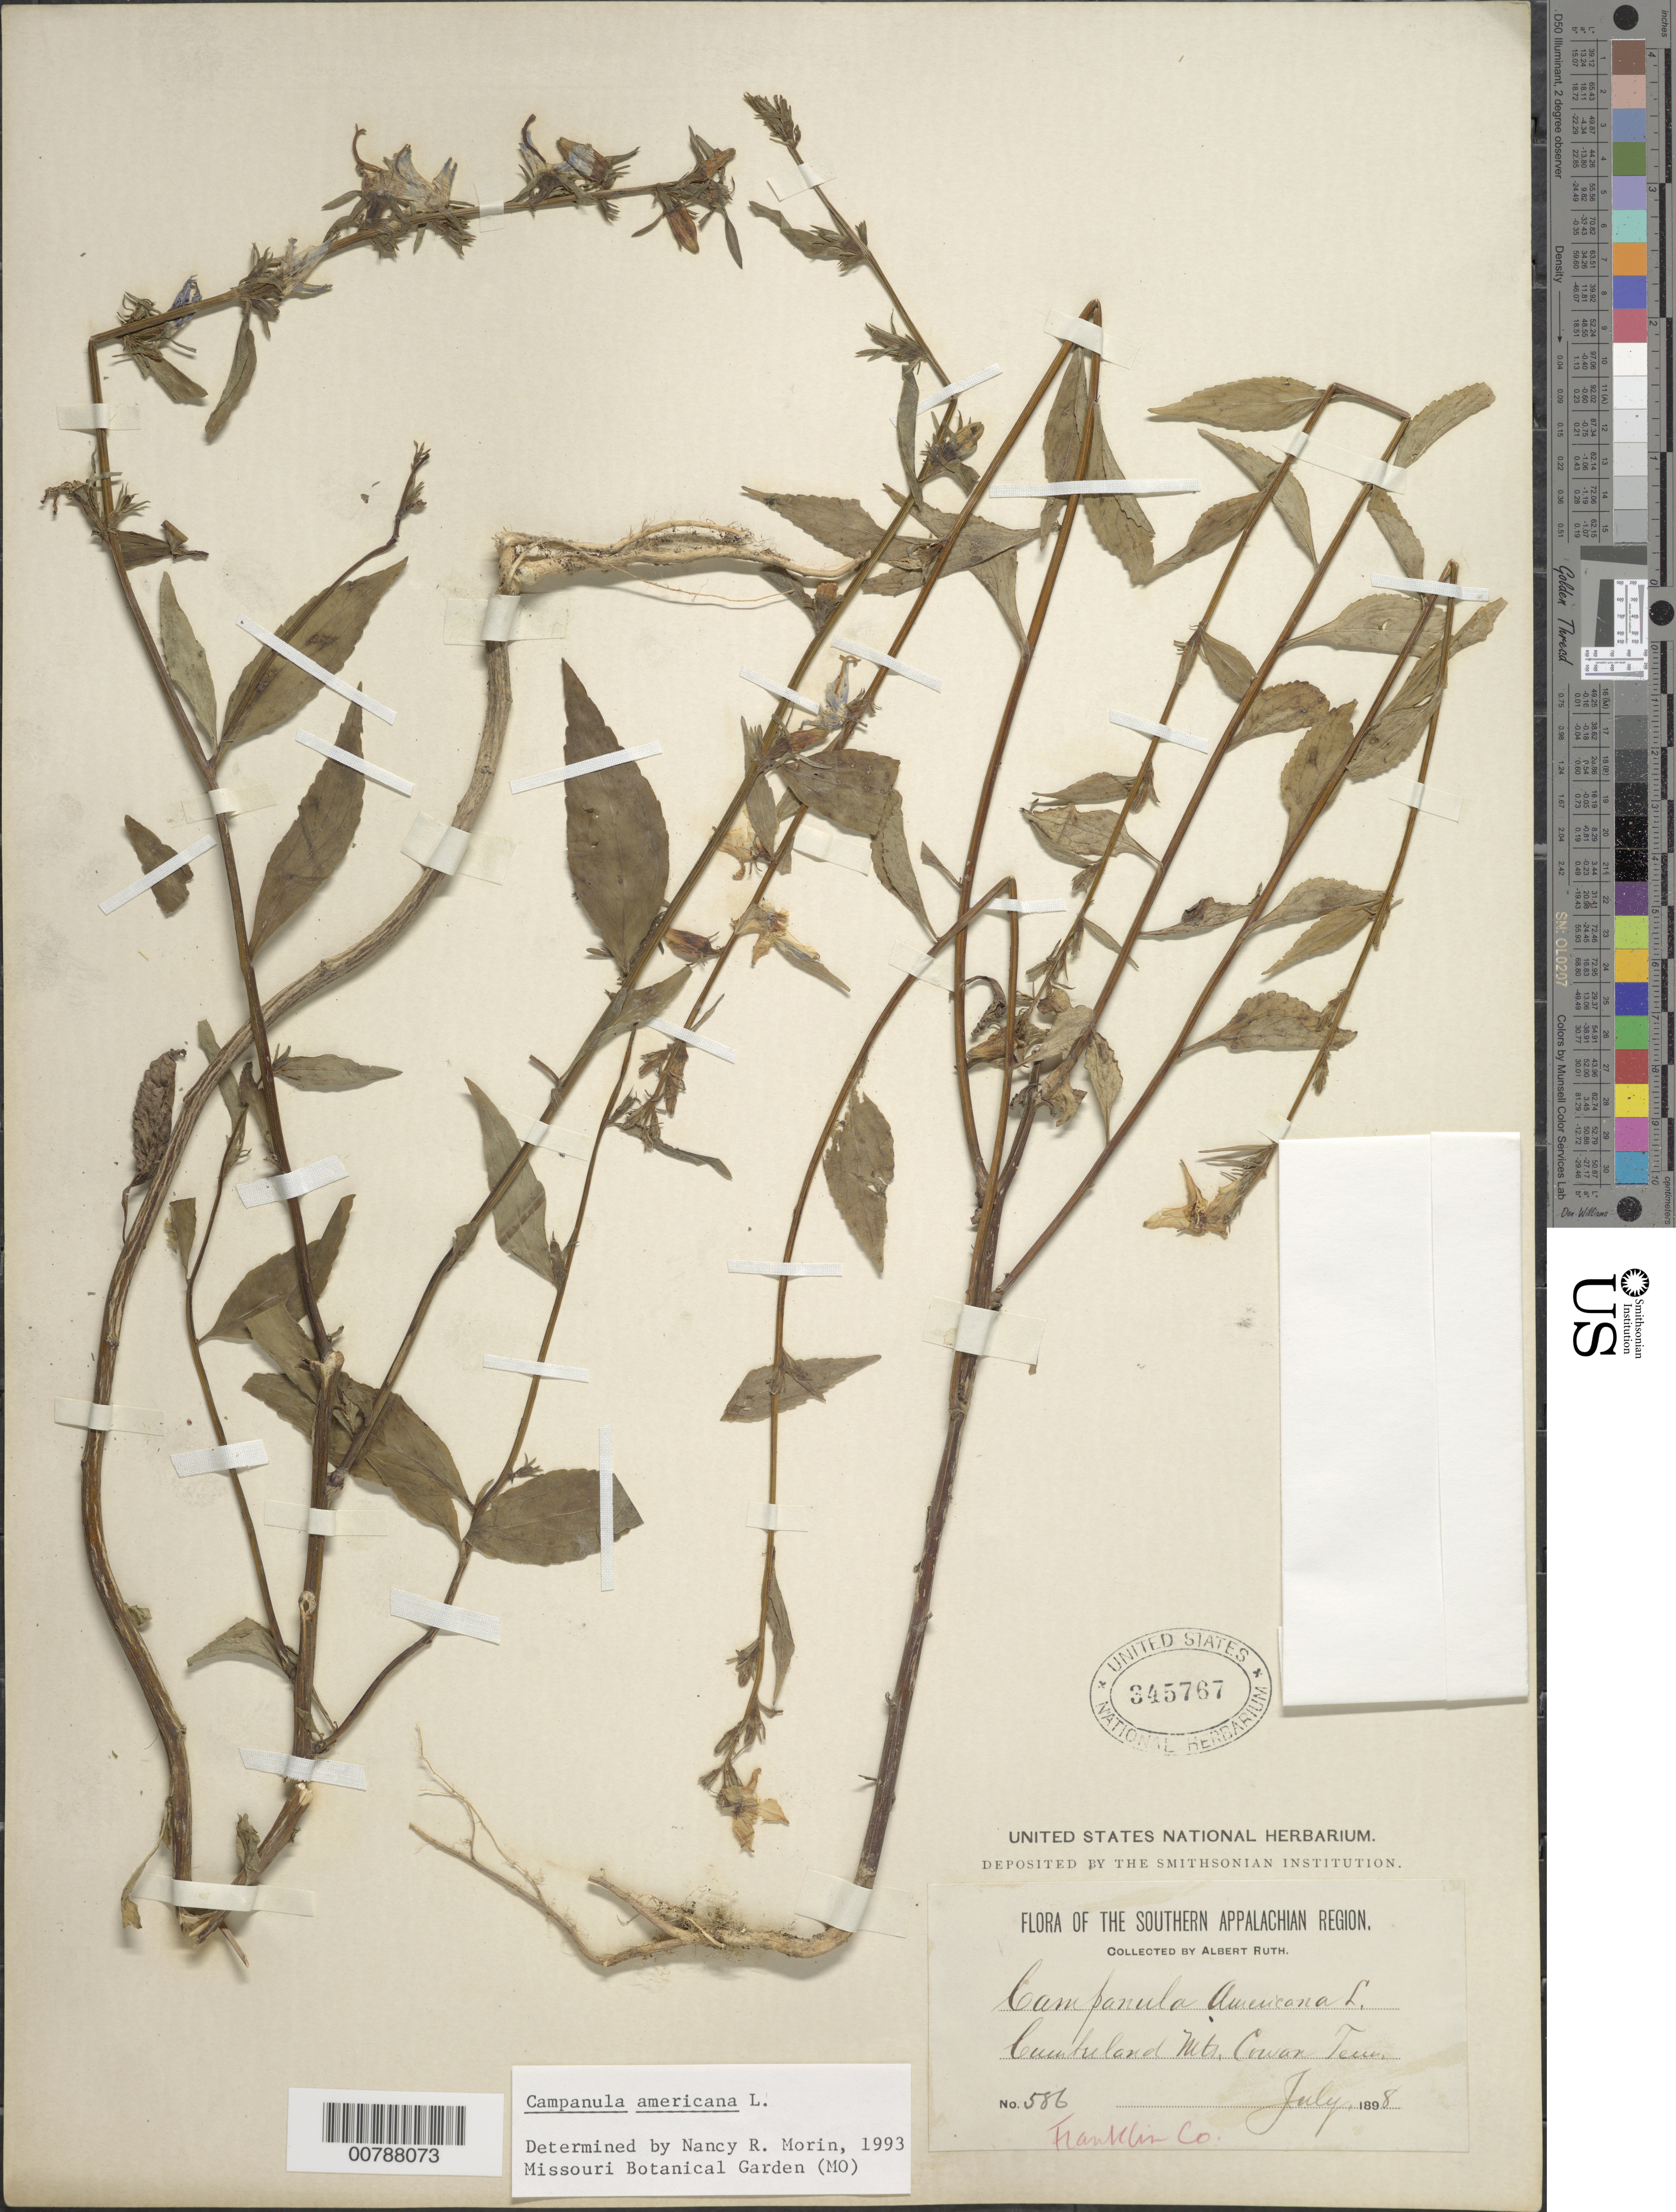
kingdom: Plantae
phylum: Tracheophyta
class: Magnoliopsida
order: Asterales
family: Campanulaceae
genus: Campanula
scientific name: Campanula americana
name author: L.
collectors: J. Ruth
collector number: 586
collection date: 1898-07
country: United States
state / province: Tennessee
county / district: Franklin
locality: Cumberland Mountains, Cowan.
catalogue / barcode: US 345767